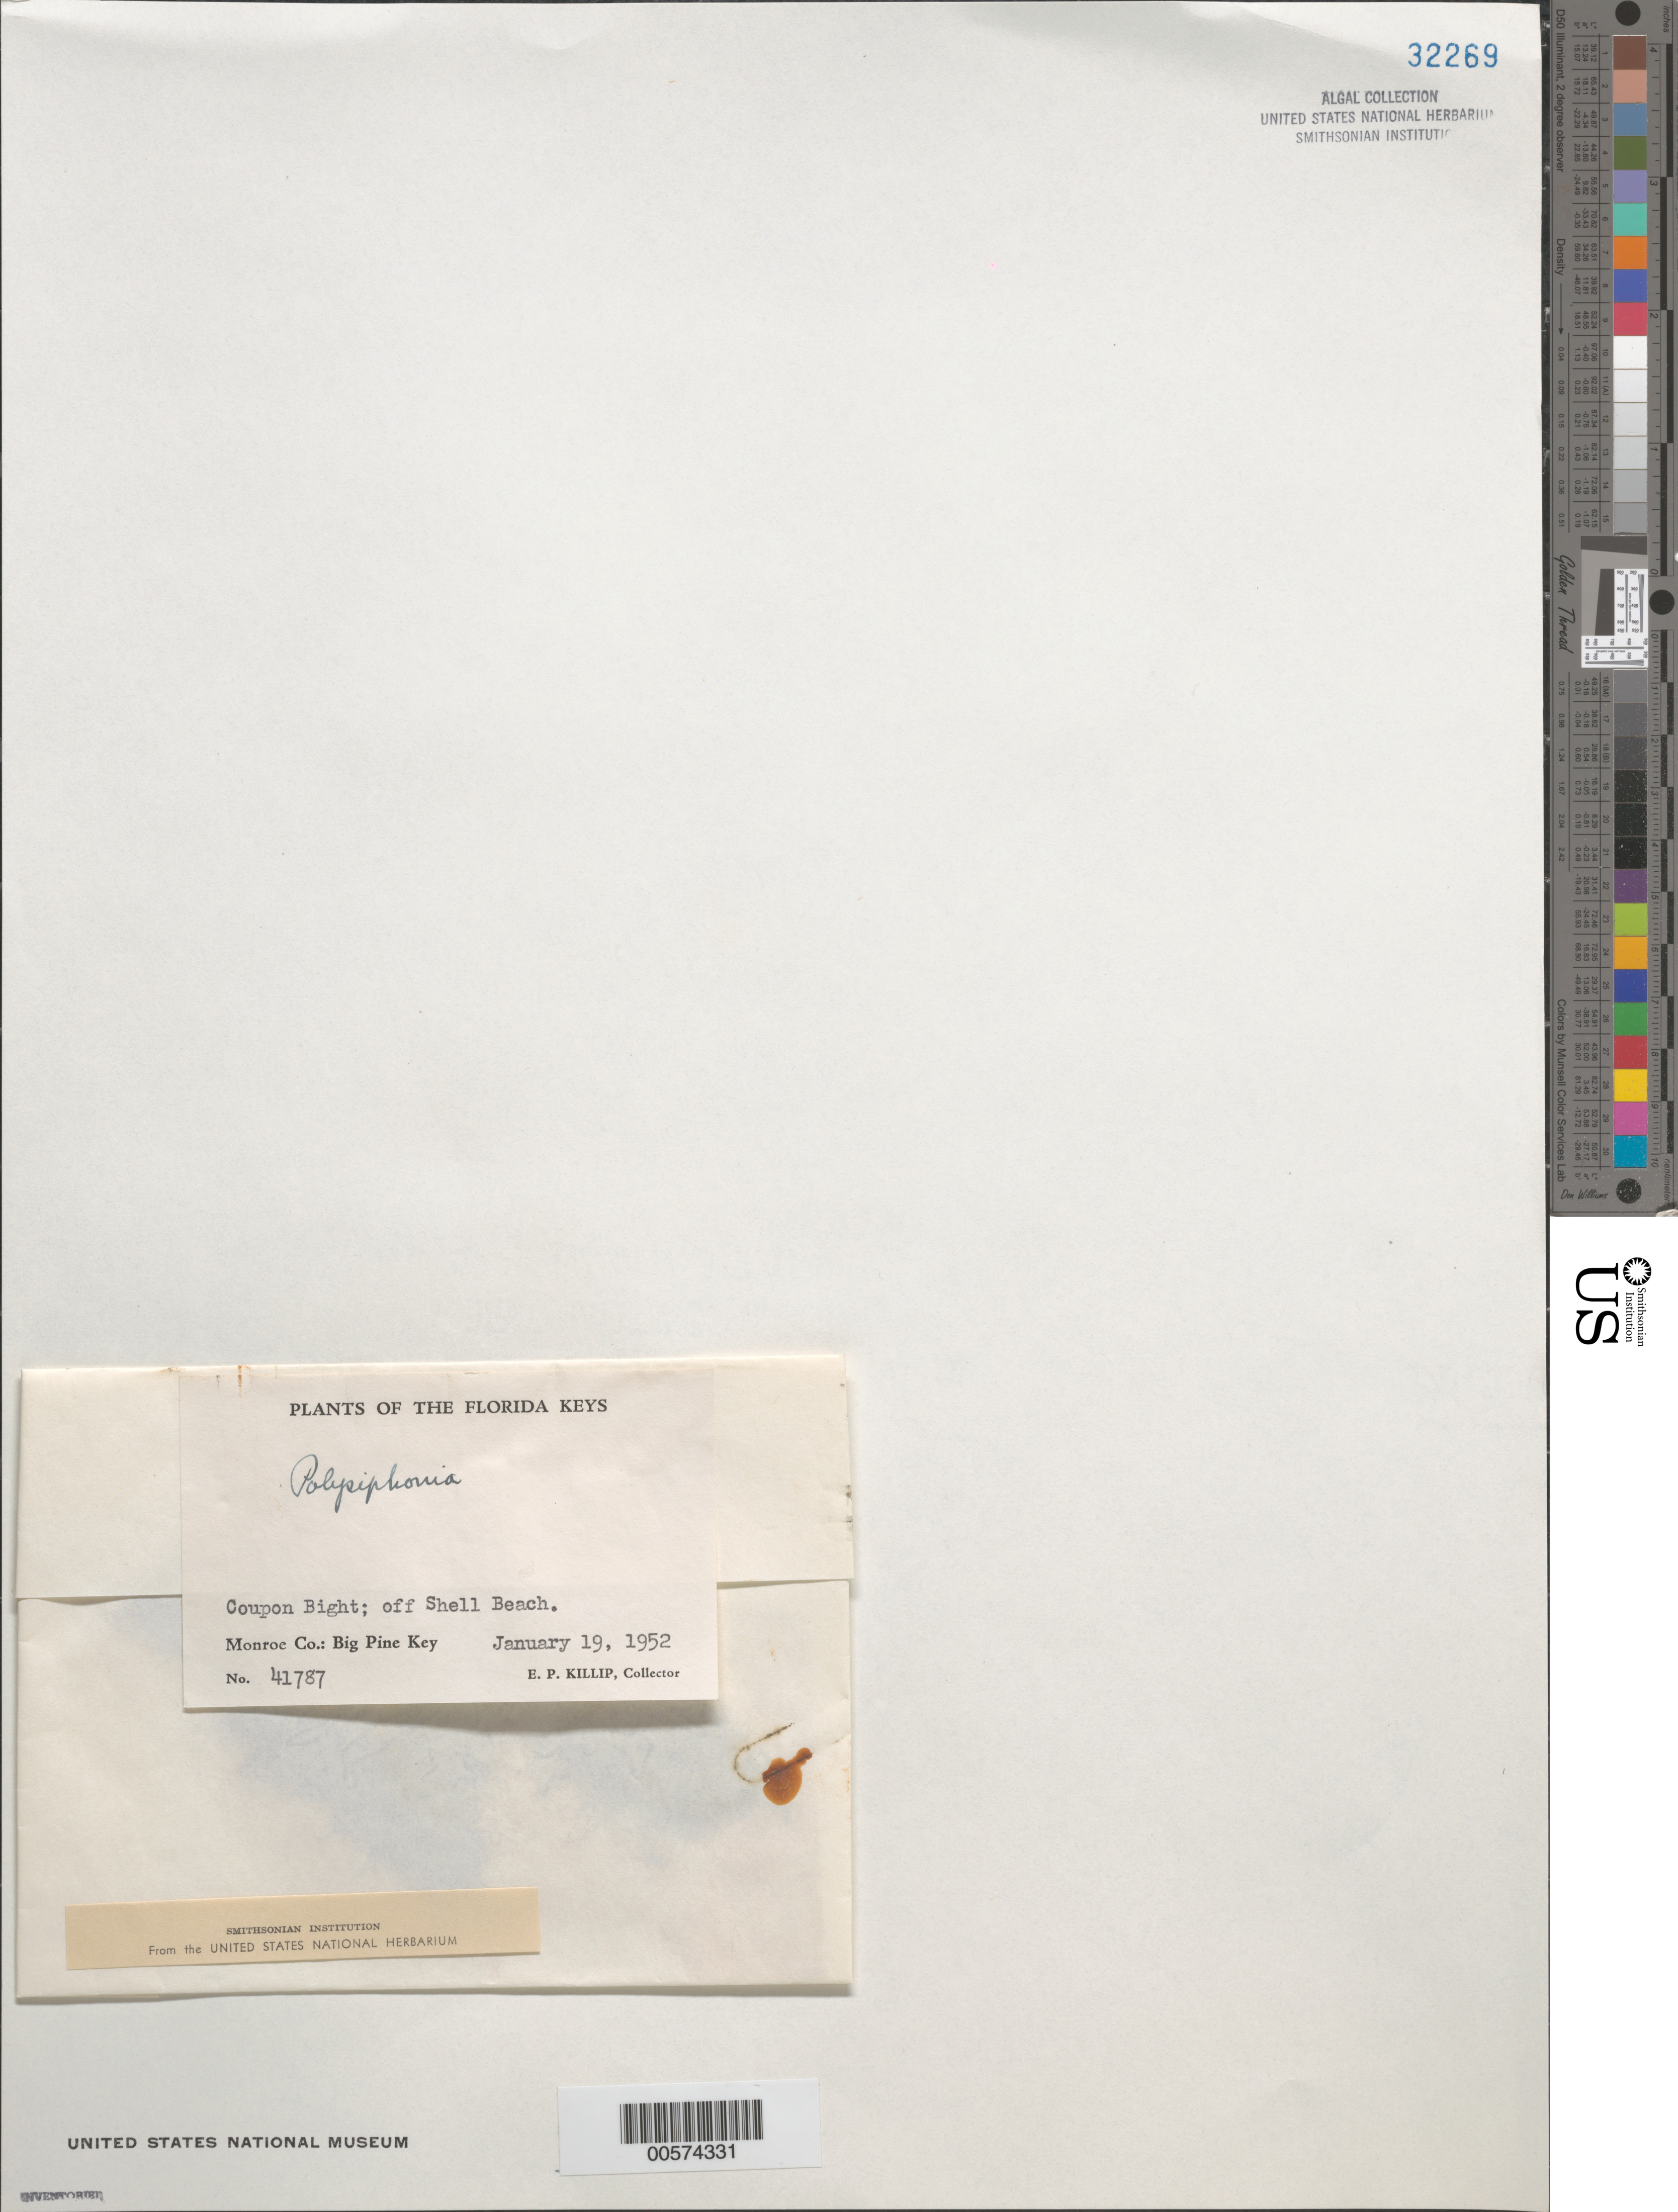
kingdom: Plantae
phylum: Rhodophyta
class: Florideophyceae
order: Ceramiales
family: Rhodomelaceae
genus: Polysiphonia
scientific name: Polysiphonia sp.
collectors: E. P. Killip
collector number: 41787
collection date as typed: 19 Jan 1952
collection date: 1952-01-19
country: United States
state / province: Florida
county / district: Monroe County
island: Big Pine Key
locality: Coupon Bight off Shell Beach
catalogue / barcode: US 32269